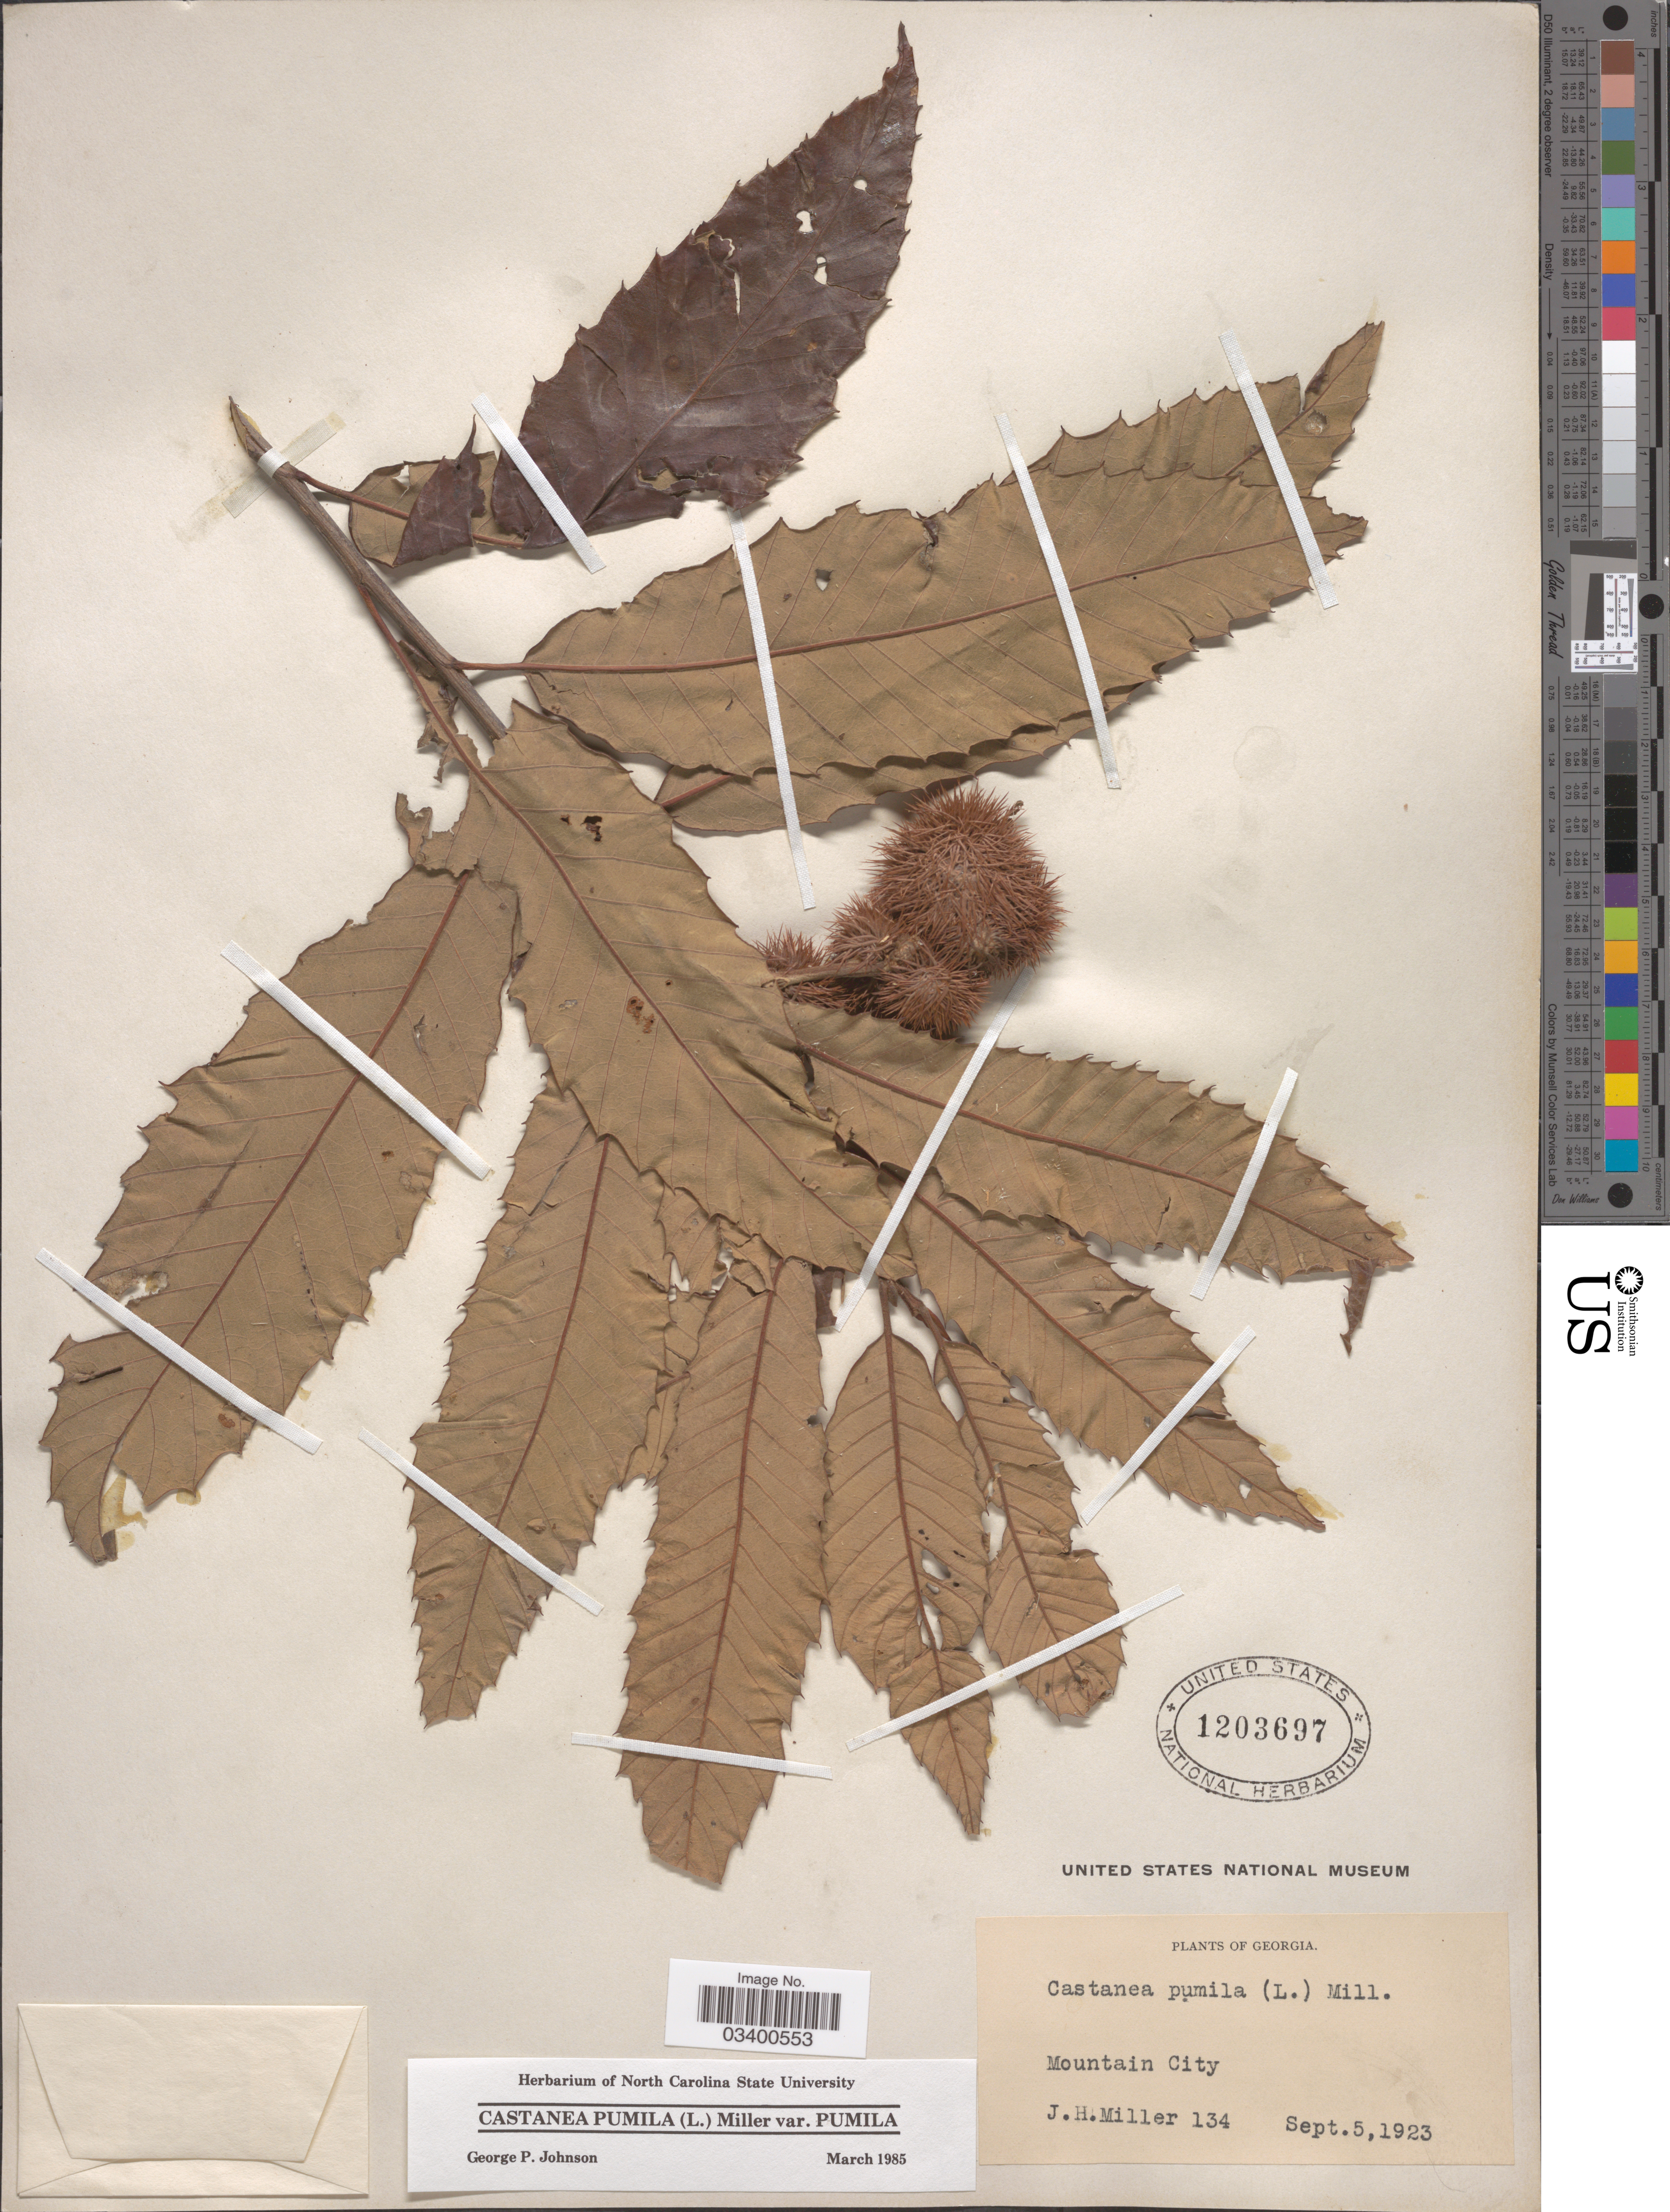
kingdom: Plantae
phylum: Tracheophyta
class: Magnoliopsida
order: Fagales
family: Fagaceae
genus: Castanea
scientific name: Castanea pumila var. pumila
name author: (L.) Mill.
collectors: J. H. Miller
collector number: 134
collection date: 1923-09-05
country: United States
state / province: Georgia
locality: Mountain City.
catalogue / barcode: US 1203697